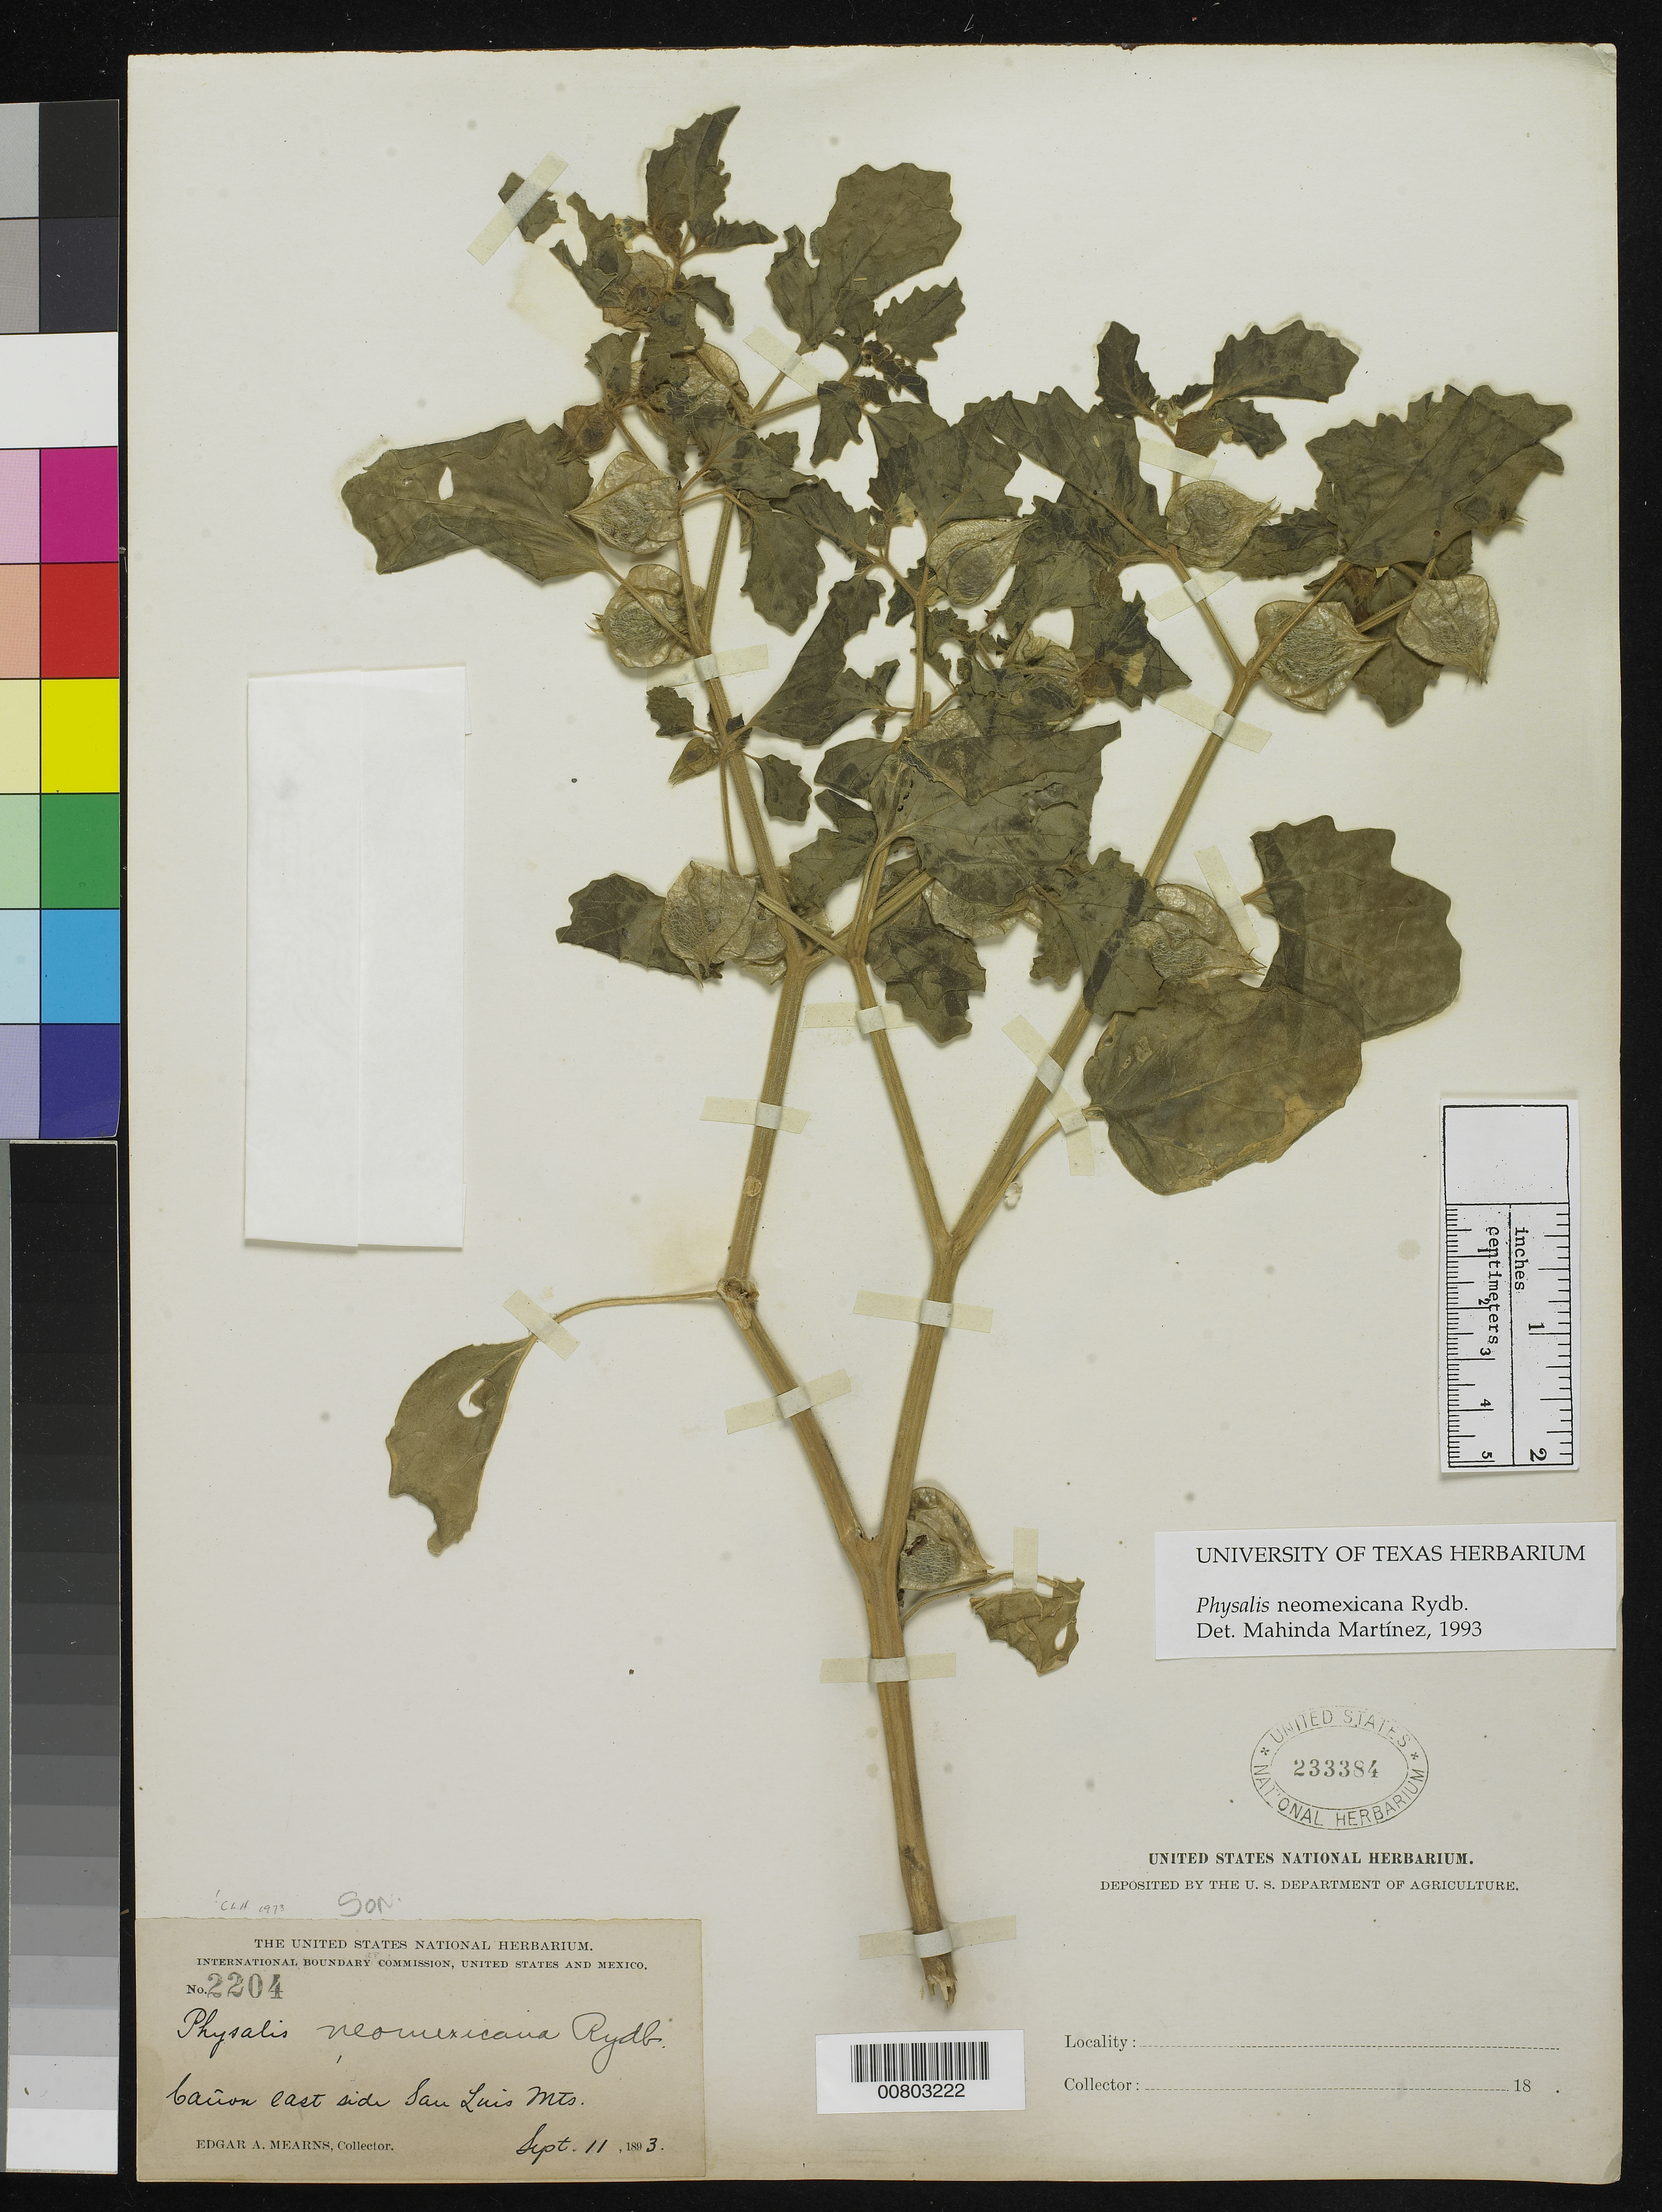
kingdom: Plantae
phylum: Tracheophyta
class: Magnoliopsida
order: Solanales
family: Solanaceae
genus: Physalis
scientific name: Physalis neomexicana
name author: Rydb.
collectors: E. A. Mearns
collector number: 2204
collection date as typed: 11 Sep 1893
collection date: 1893-09-11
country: Mexico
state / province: Chihuahua / Sonora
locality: Cañon east side San Luis Mts.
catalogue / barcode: US 233384